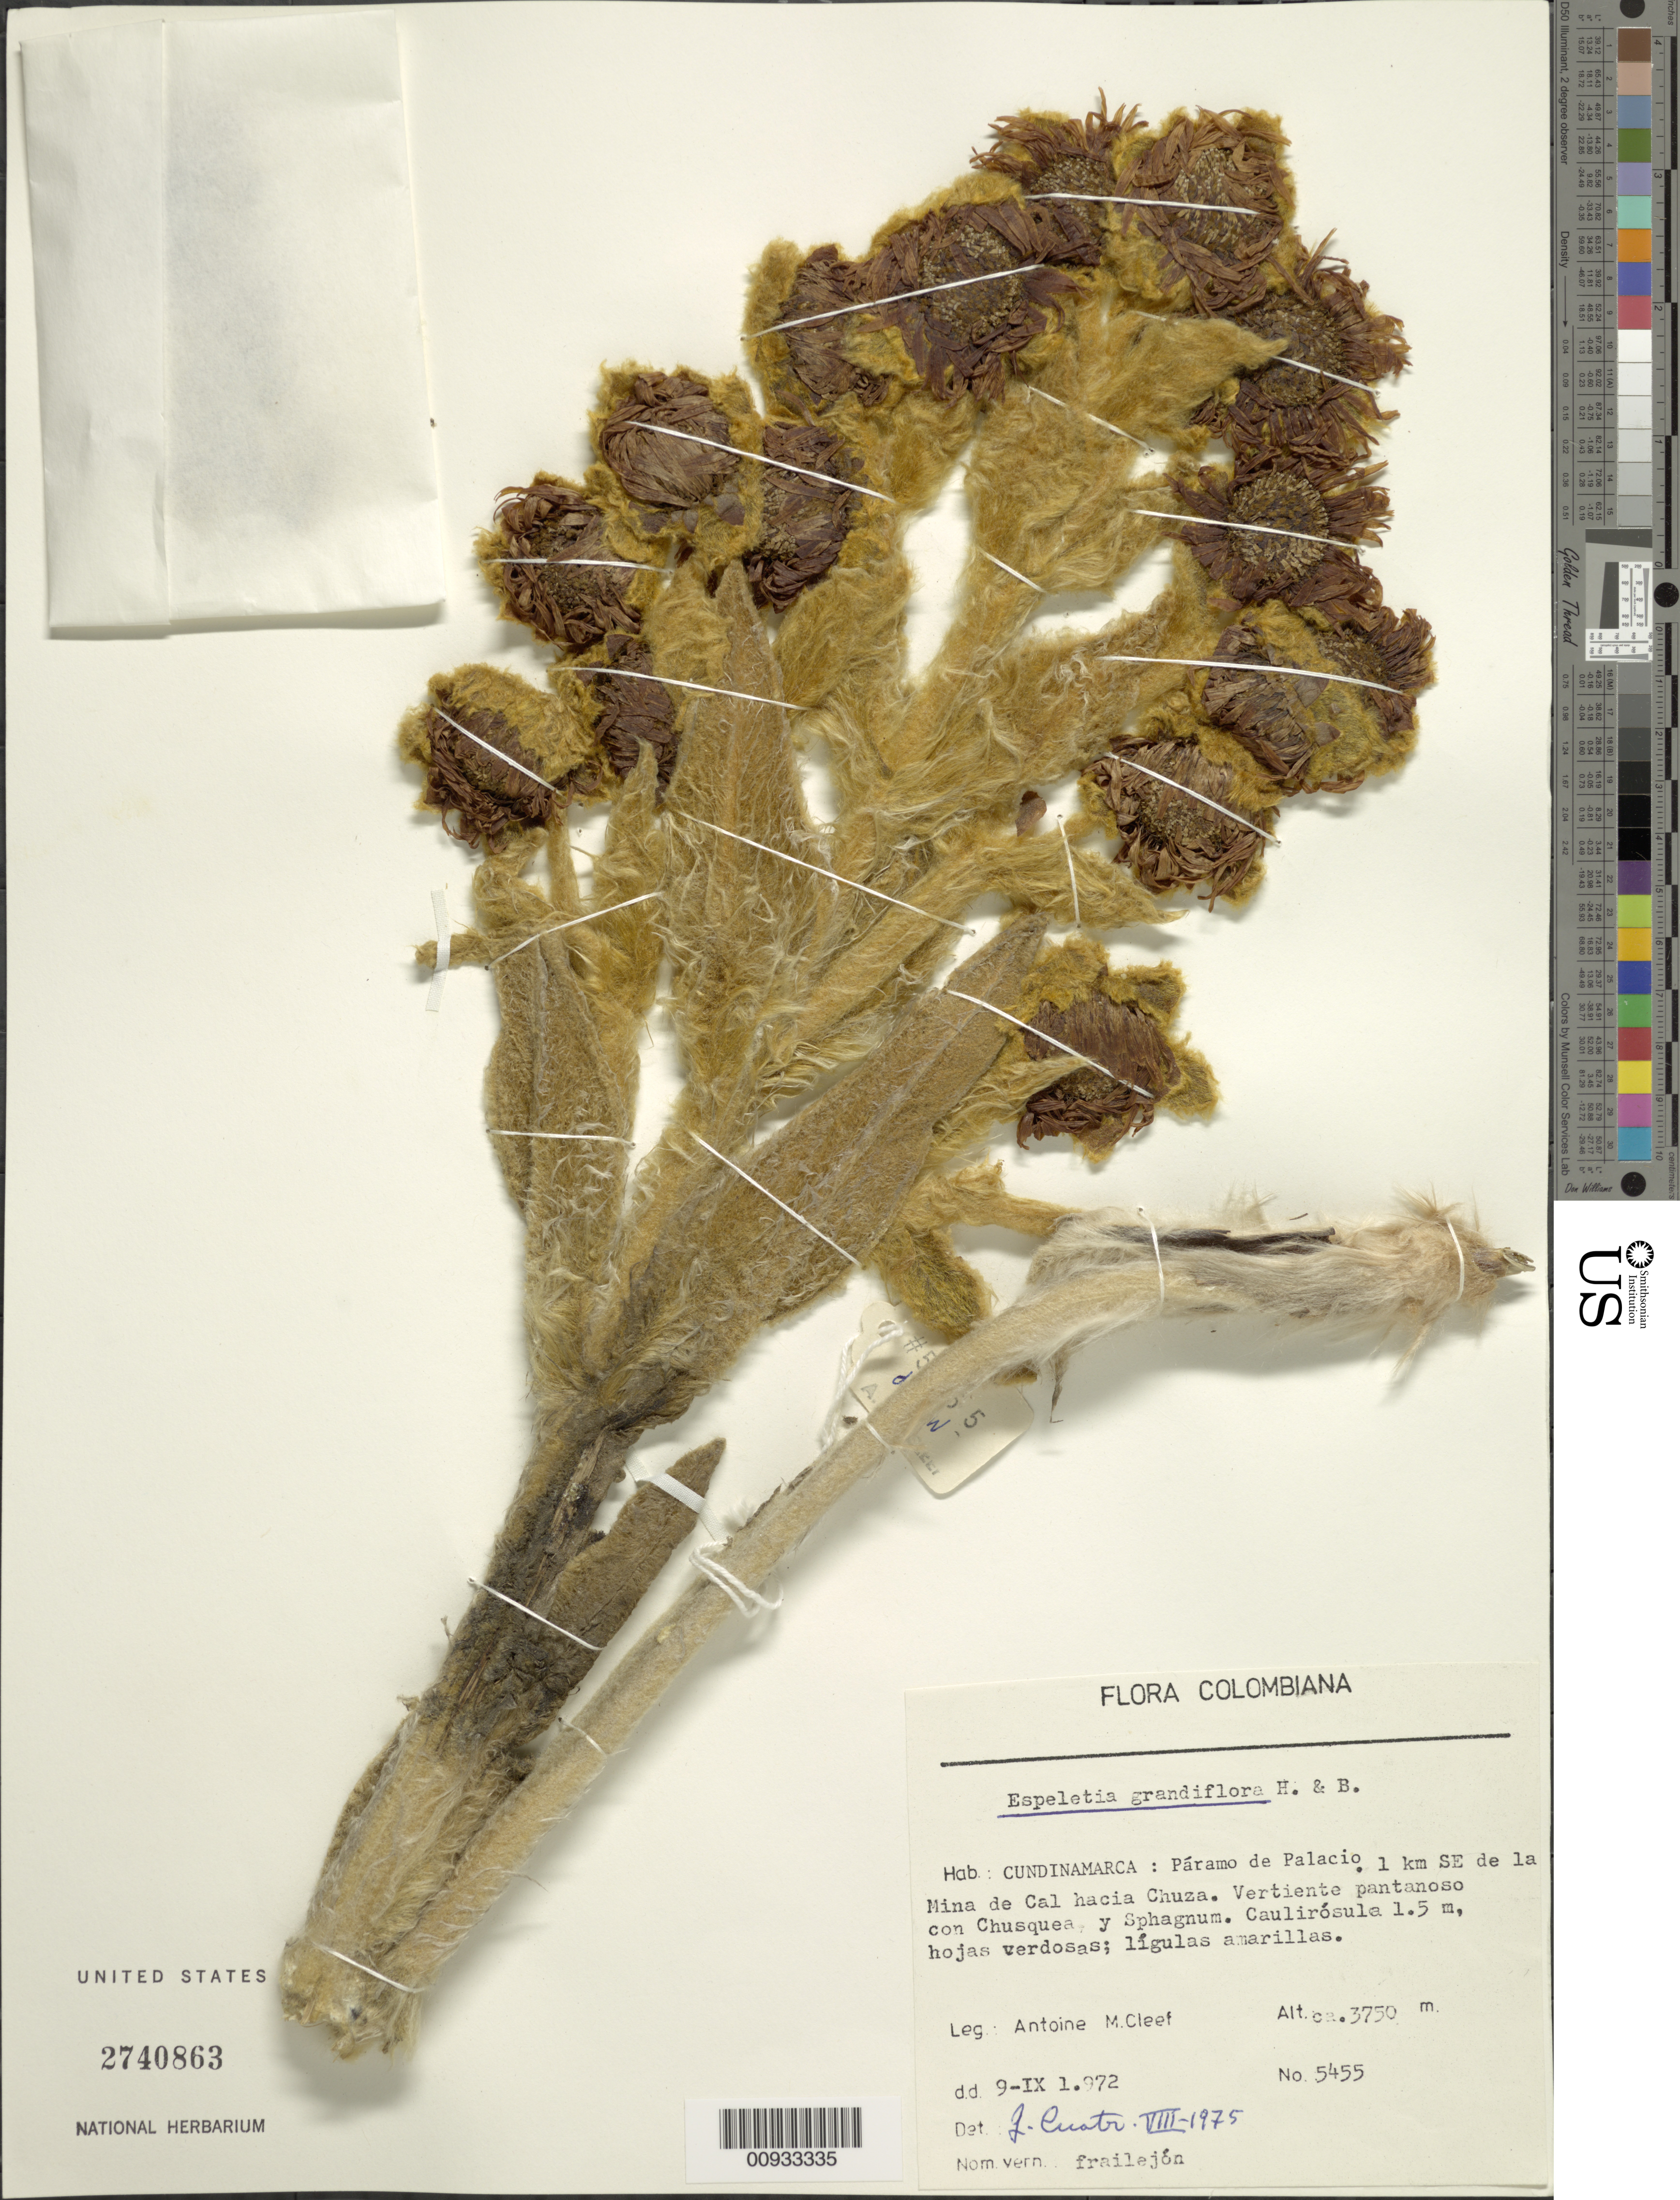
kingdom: Plantae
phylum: Tracheophyta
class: Magnoliopsida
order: Asterales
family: Asteraceae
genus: Espeletia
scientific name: Espeletia grandiflora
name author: Humb. & Bonpl.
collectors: A. M. Cleef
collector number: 5455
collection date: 1972-09-09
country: Colombia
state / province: Cundinamarca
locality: Paramo de Palacio, 1 km SE de la Mina de Cal hacia Chuza, vertiente pantanoso.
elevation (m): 3750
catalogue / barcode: US 2740863